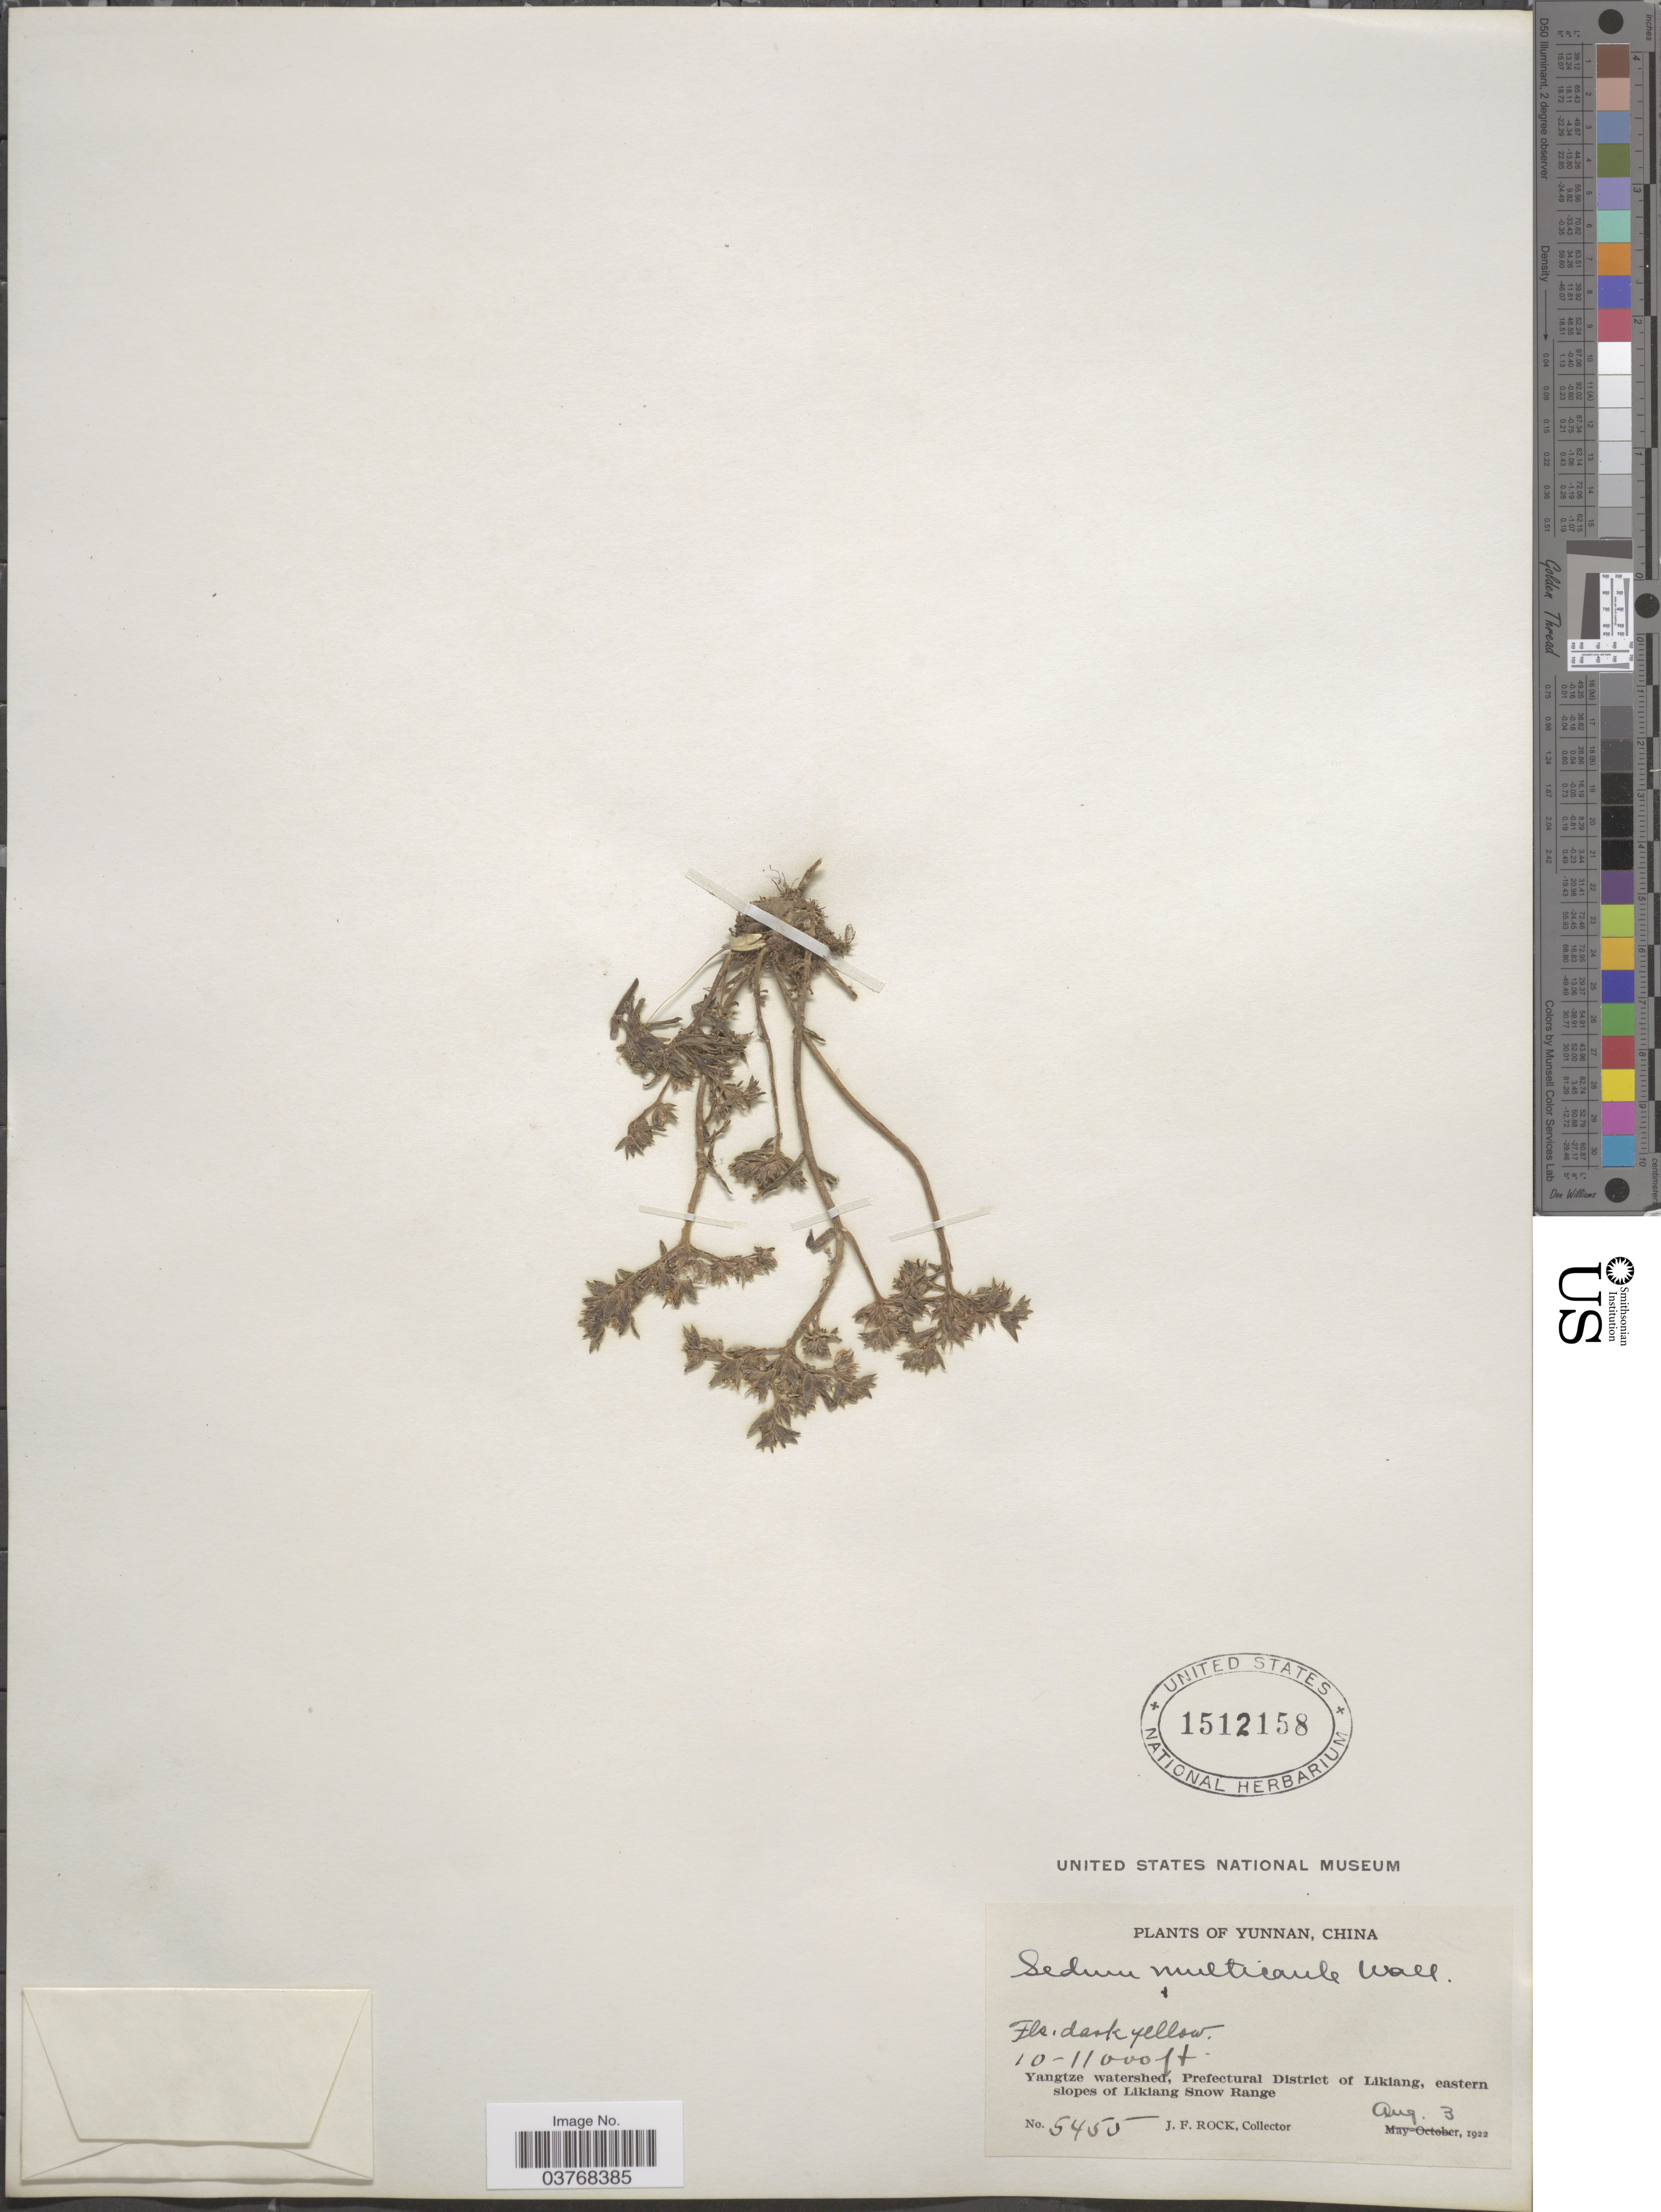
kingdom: Plantae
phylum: Tracheophyta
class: Magnoliopsida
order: Saxifragales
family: Crassulaceae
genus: Sedum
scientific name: Sedum multicaule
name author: Wall. ex Lindl.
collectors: J. Rock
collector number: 5455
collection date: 1922-08-03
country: China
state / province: Yunnan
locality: Yangtze watershed, Prefectural District of Likiang, eastern slopes of Likiang Snow Range.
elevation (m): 3048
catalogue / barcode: US 1512158